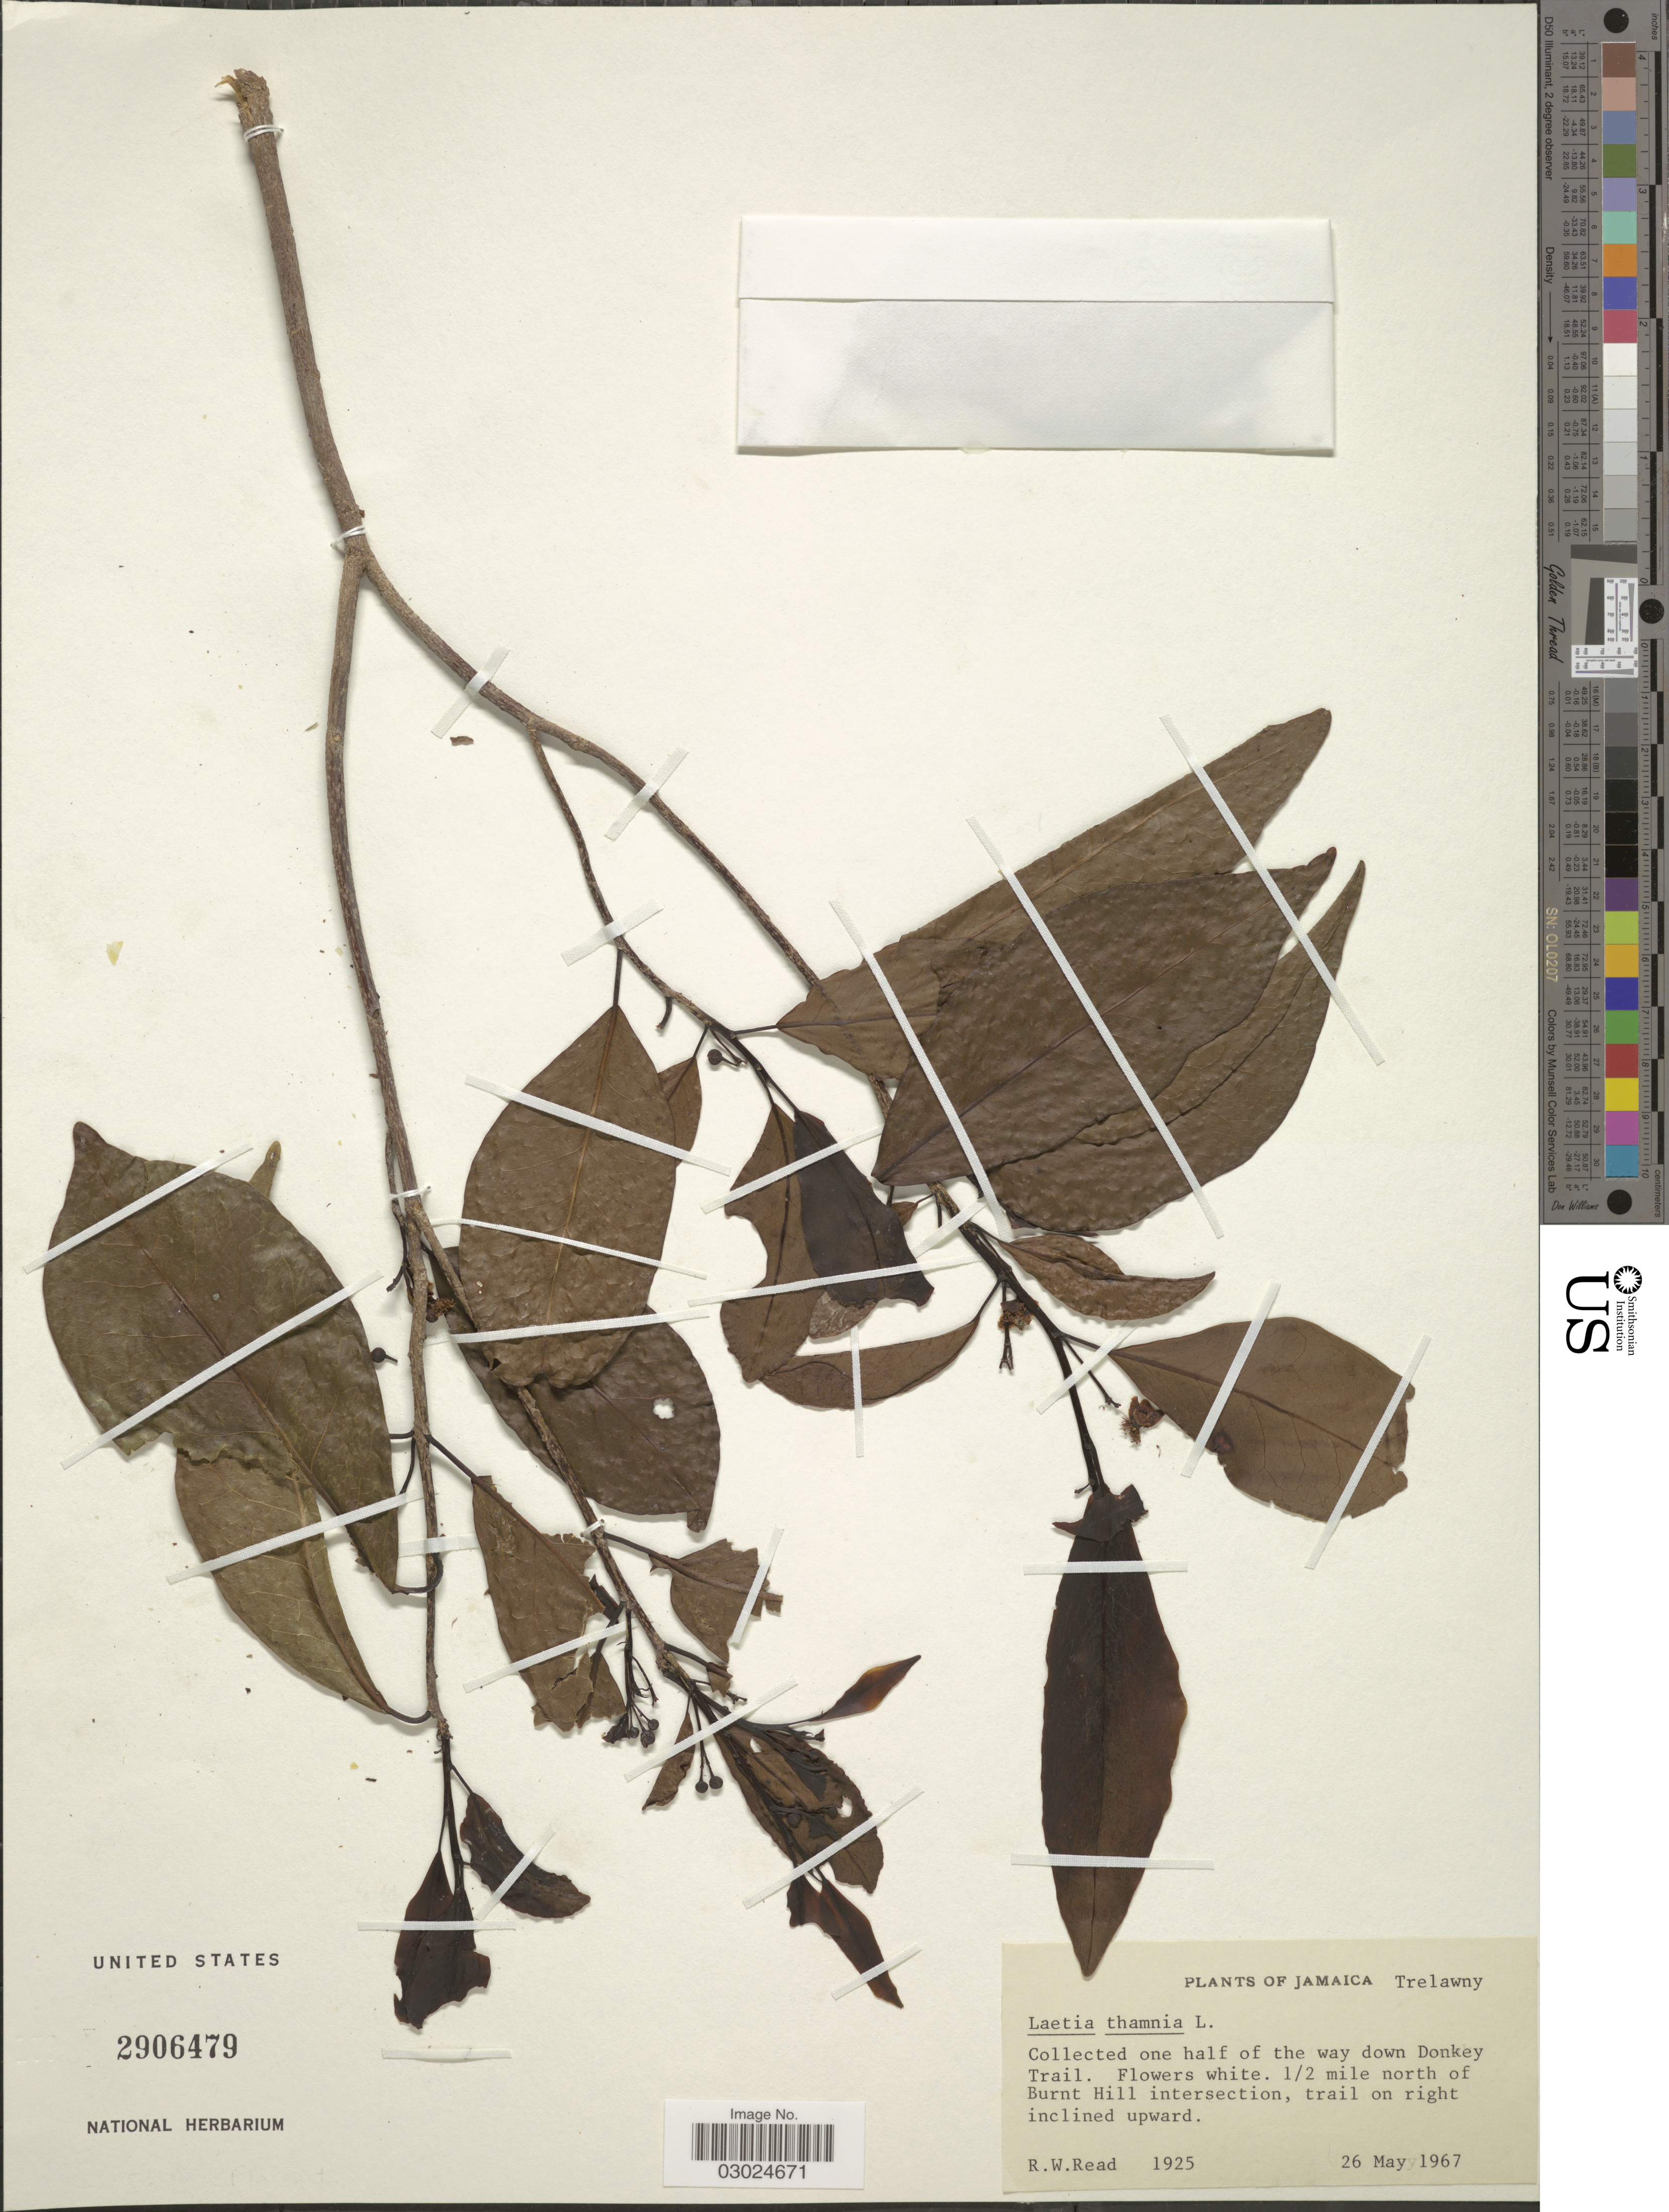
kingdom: Plantae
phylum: Tracheophyta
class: Magnoliopsida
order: Malpighiales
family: Salicaceae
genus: Laetia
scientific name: Laetia thamnia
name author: L.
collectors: R. W. Read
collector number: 1925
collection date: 1967-05-26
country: Jamaica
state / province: Trelawny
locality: One half of the way down Donkey Trail. 1/2 mile north of Burnt Hill intersection, trail on right inclined upward.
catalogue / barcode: US 2906479